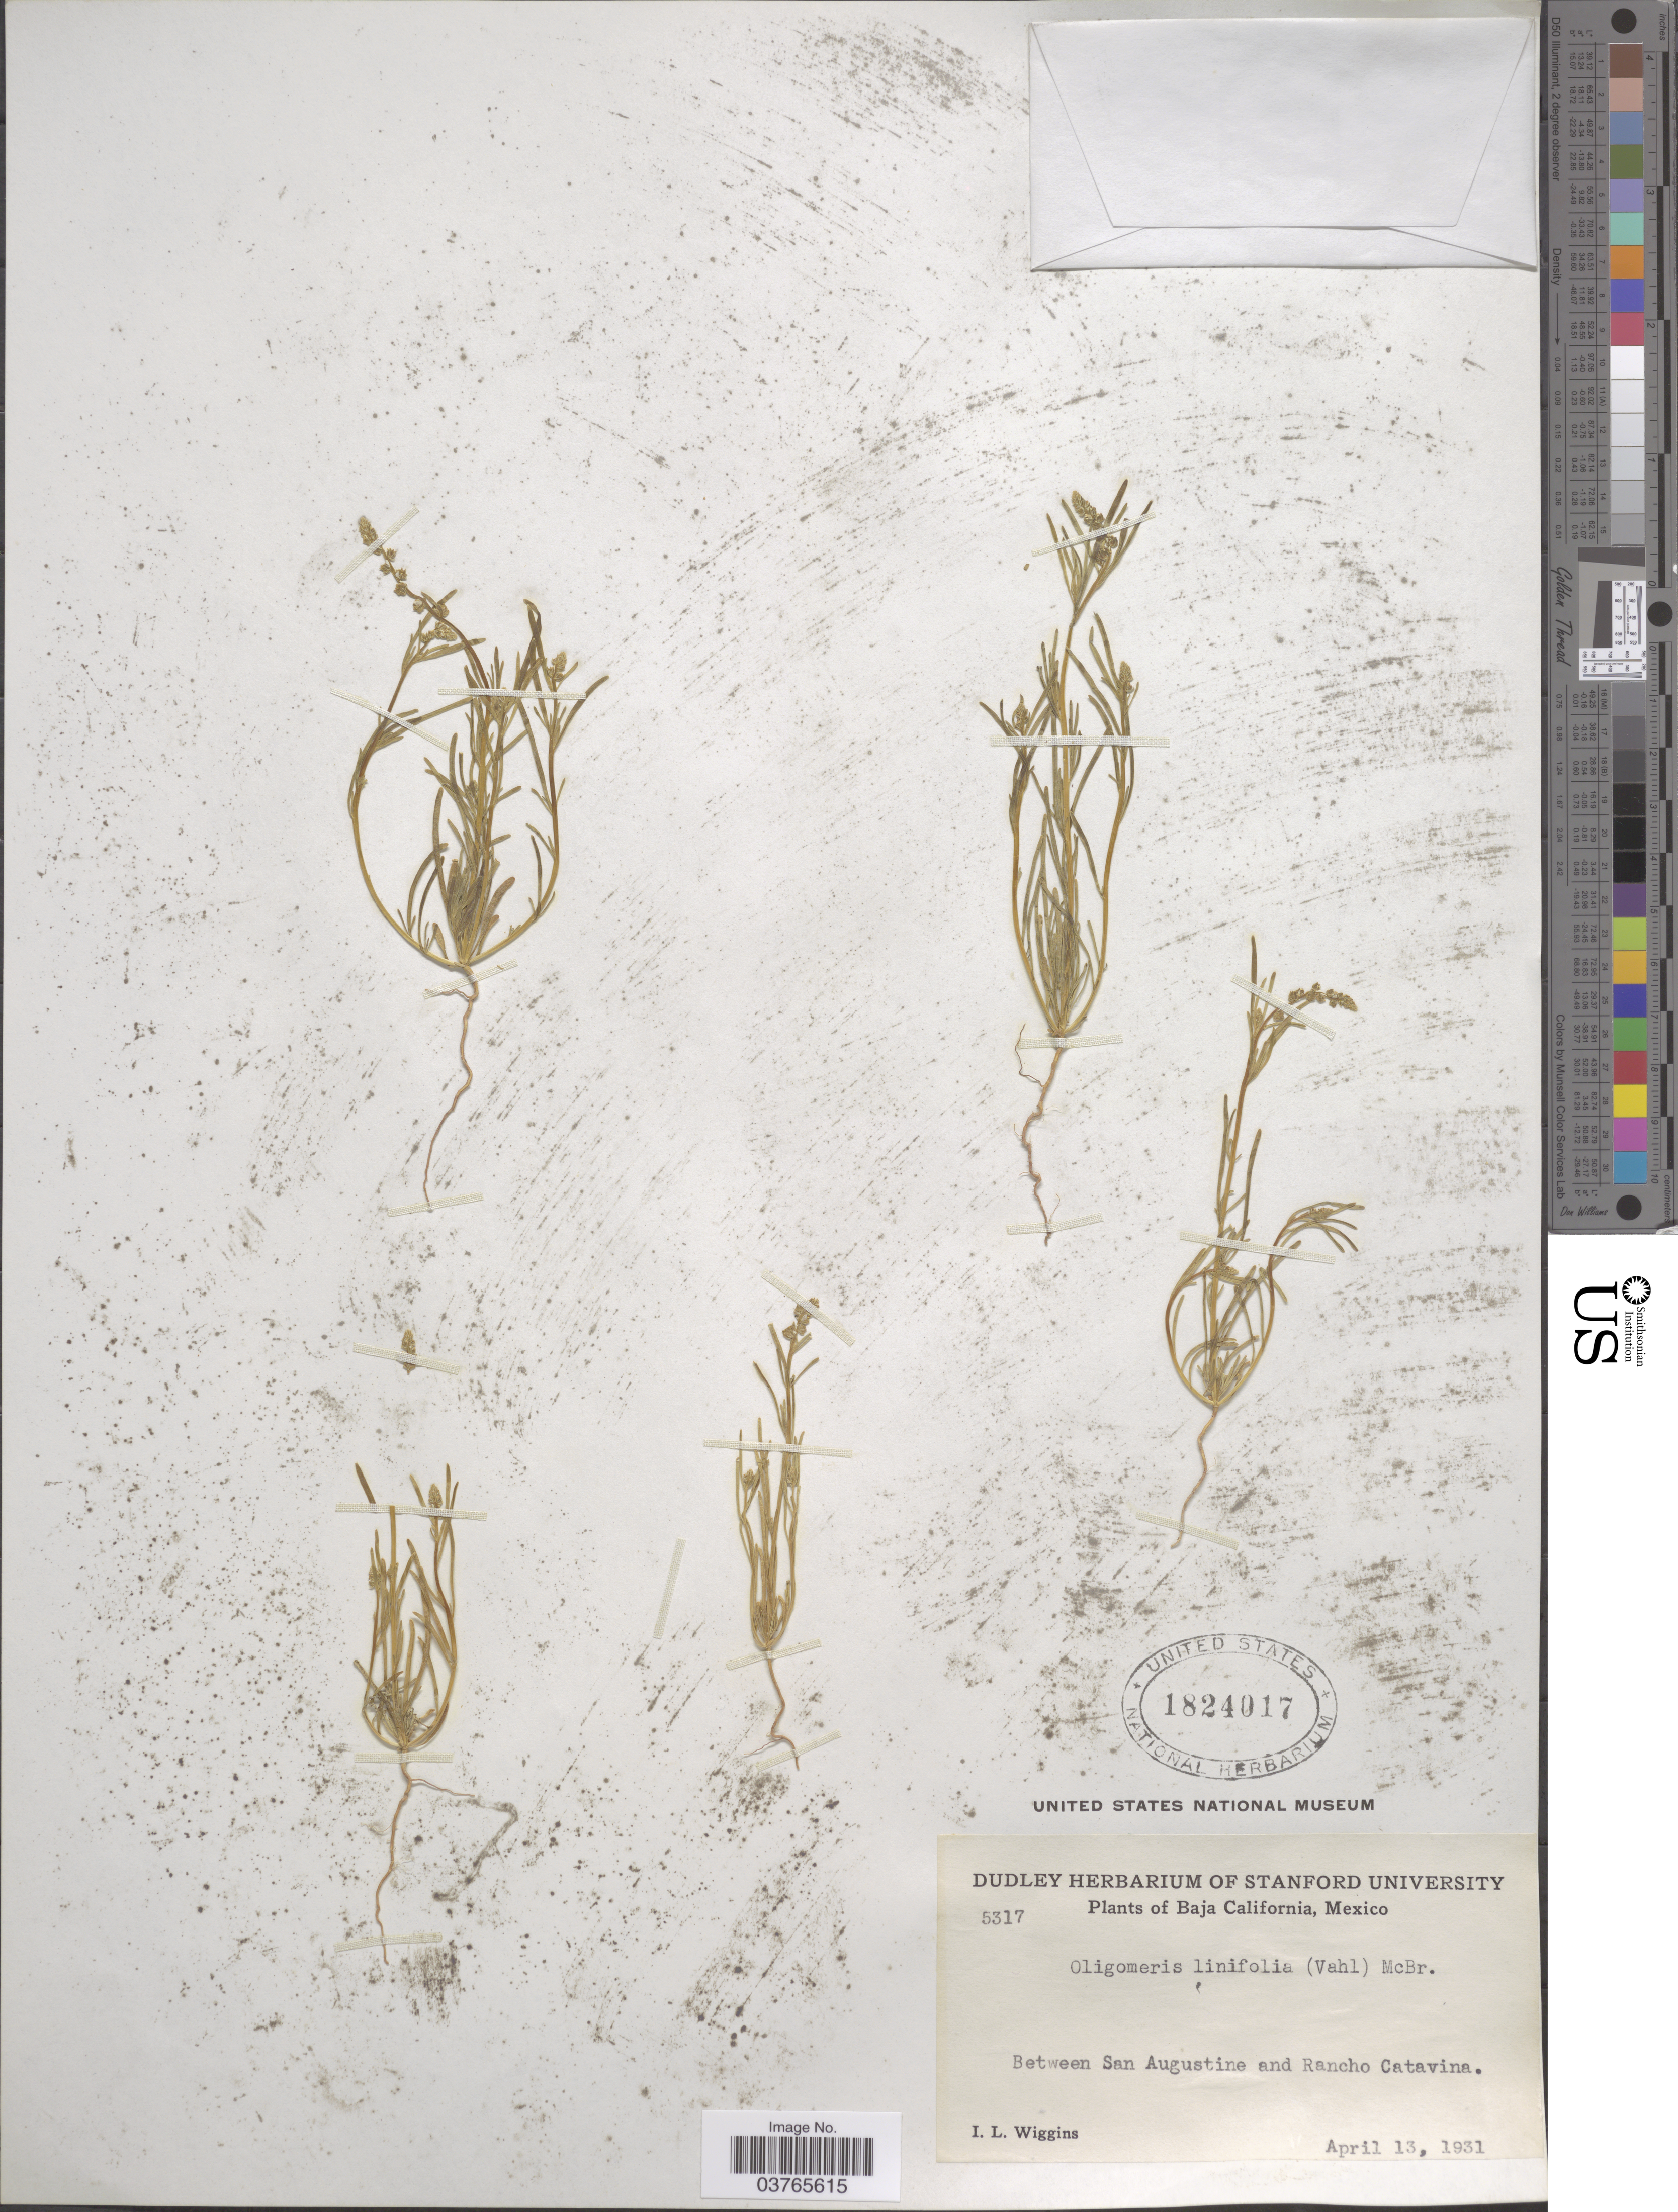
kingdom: Plantae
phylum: Tracheophyta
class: Magnoliopsida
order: Brassicales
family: Resedaceae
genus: Oligomeris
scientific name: Oligomeris linifolia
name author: (Vahl) J.F. Macbr.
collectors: I. L. Wiggins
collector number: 5317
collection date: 1931-04-13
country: Mexico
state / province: Baja California Norte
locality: Between San Augustine and Rancho Catavina.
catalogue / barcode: US 1824017